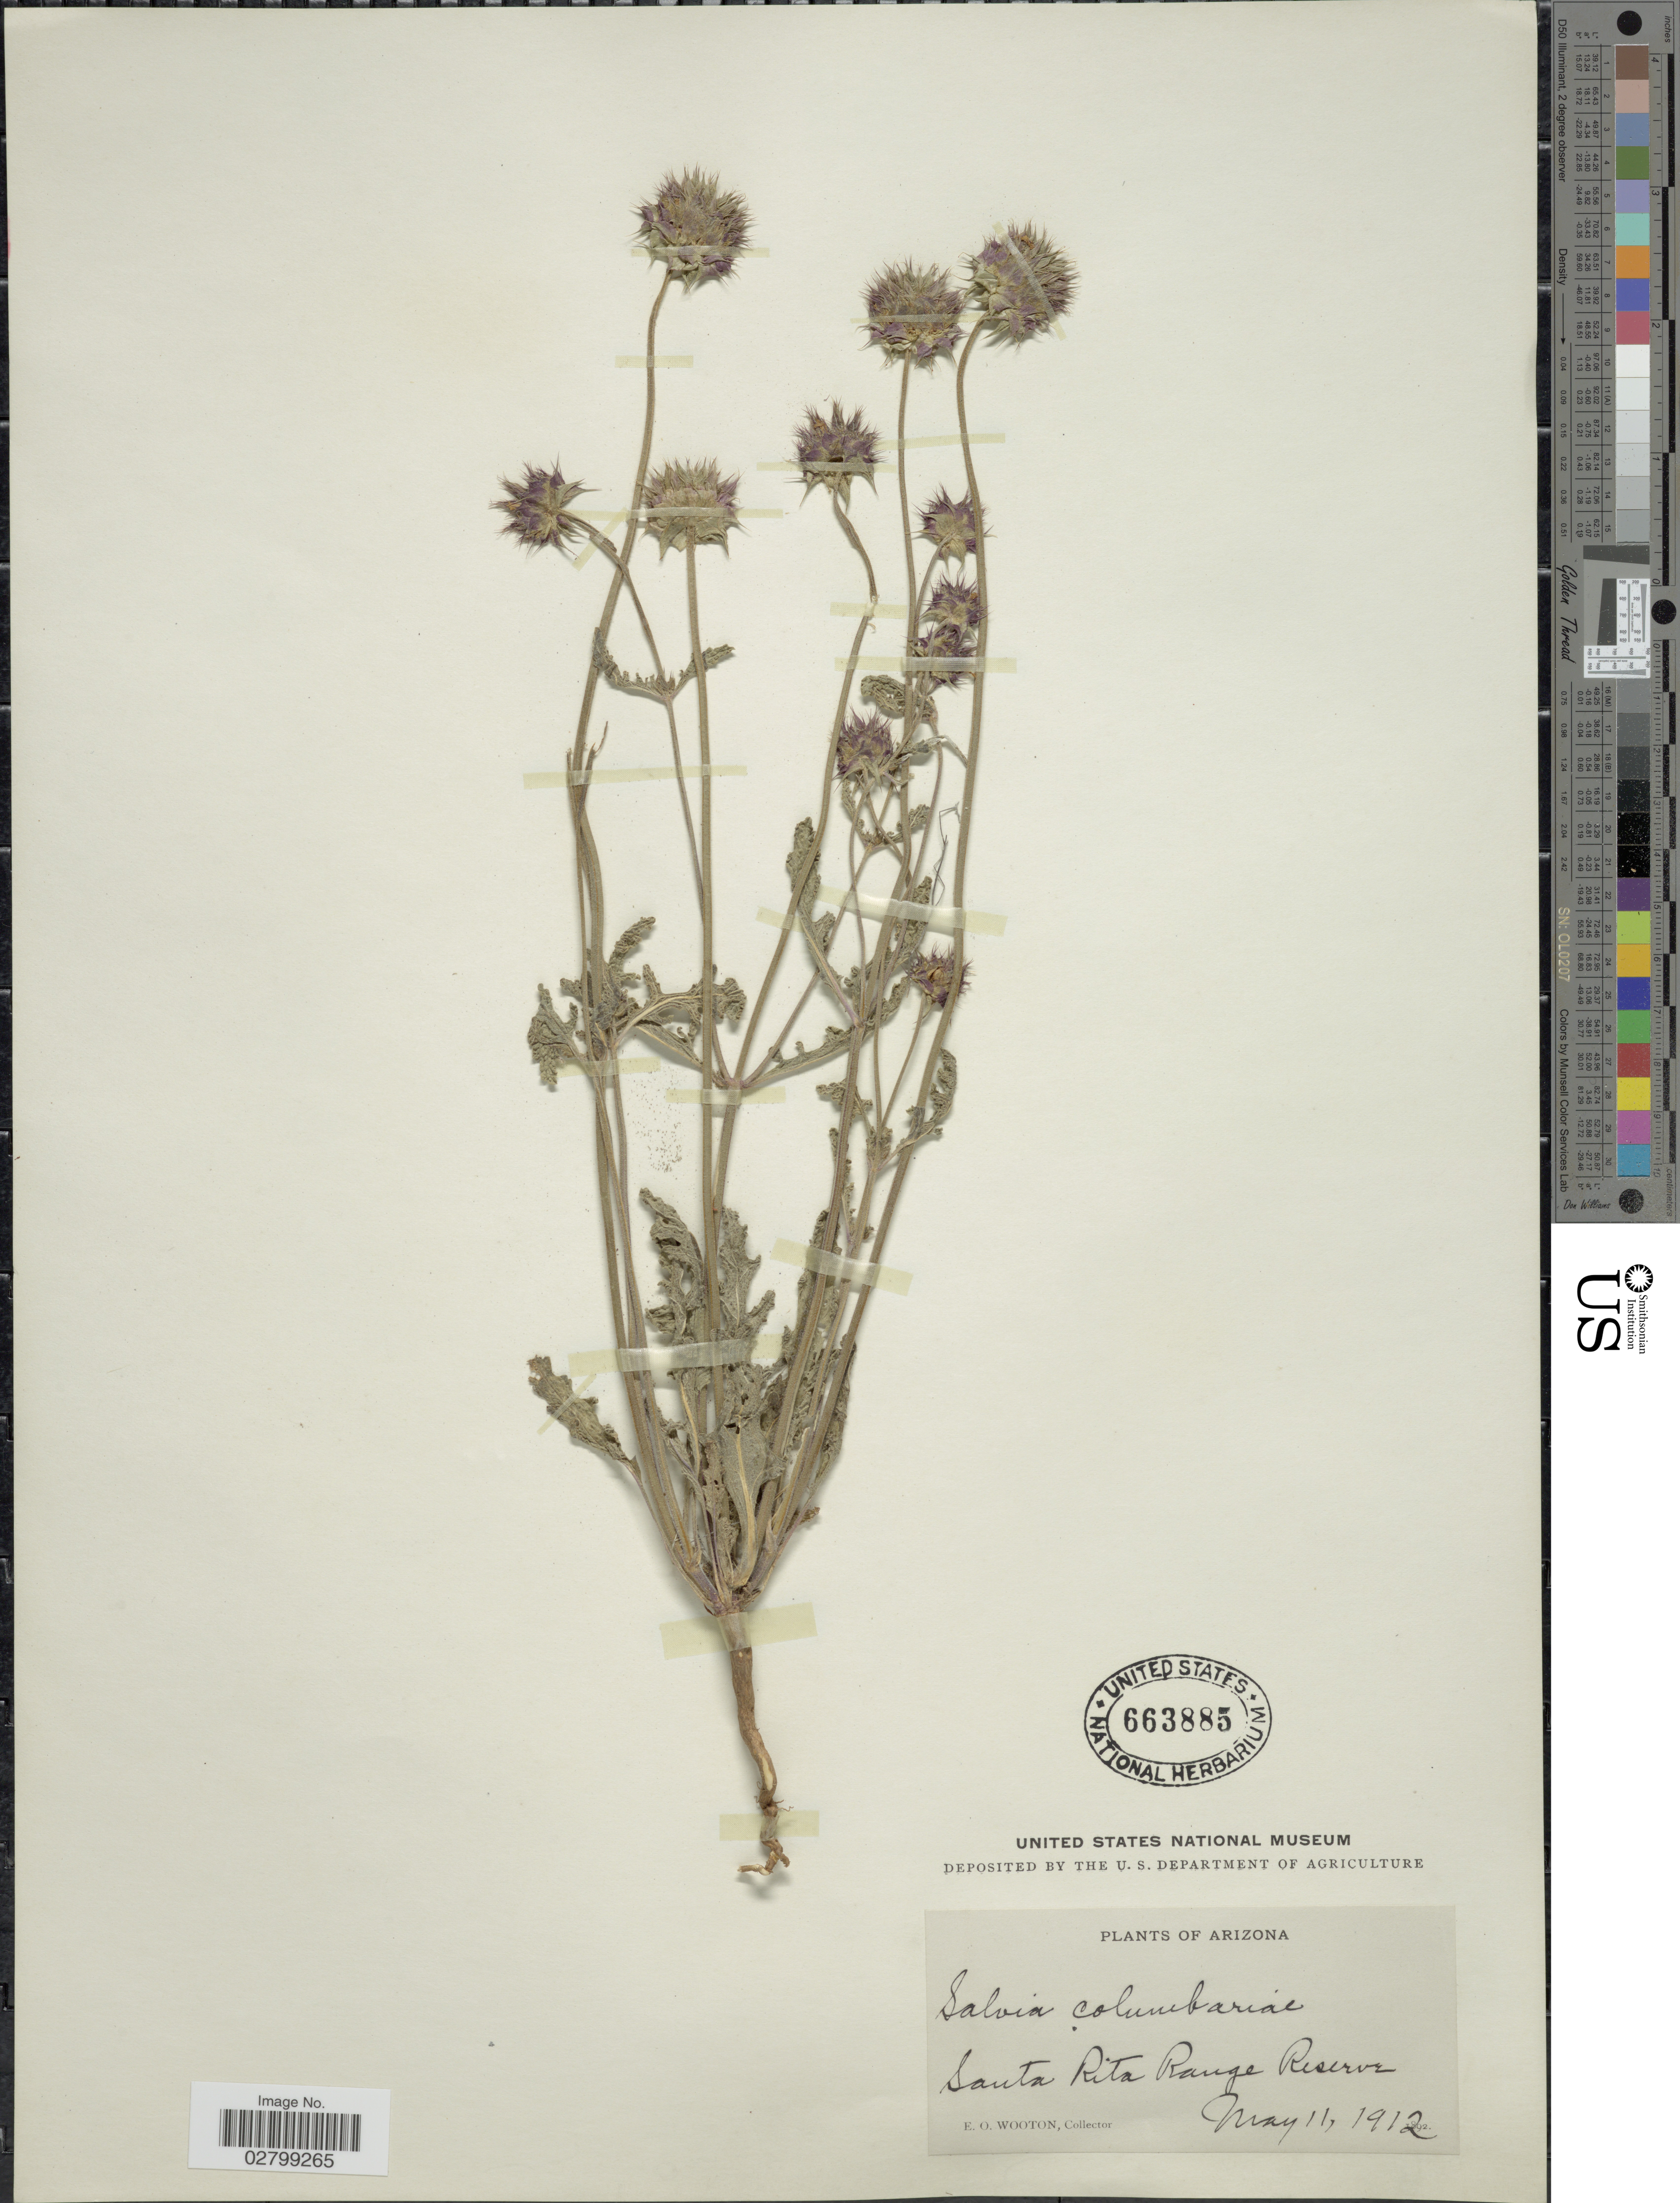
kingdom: Plantae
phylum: Tracheophyta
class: Magnoliopsida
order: Lamiales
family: Lamiaceae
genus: Salvia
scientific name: Salvia columbariae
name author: Benth.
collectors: E. O. Wooton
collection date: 1912-05-11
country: United States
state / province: Arizona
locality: Santa Rita Range Reserve.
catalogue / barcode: US 663885